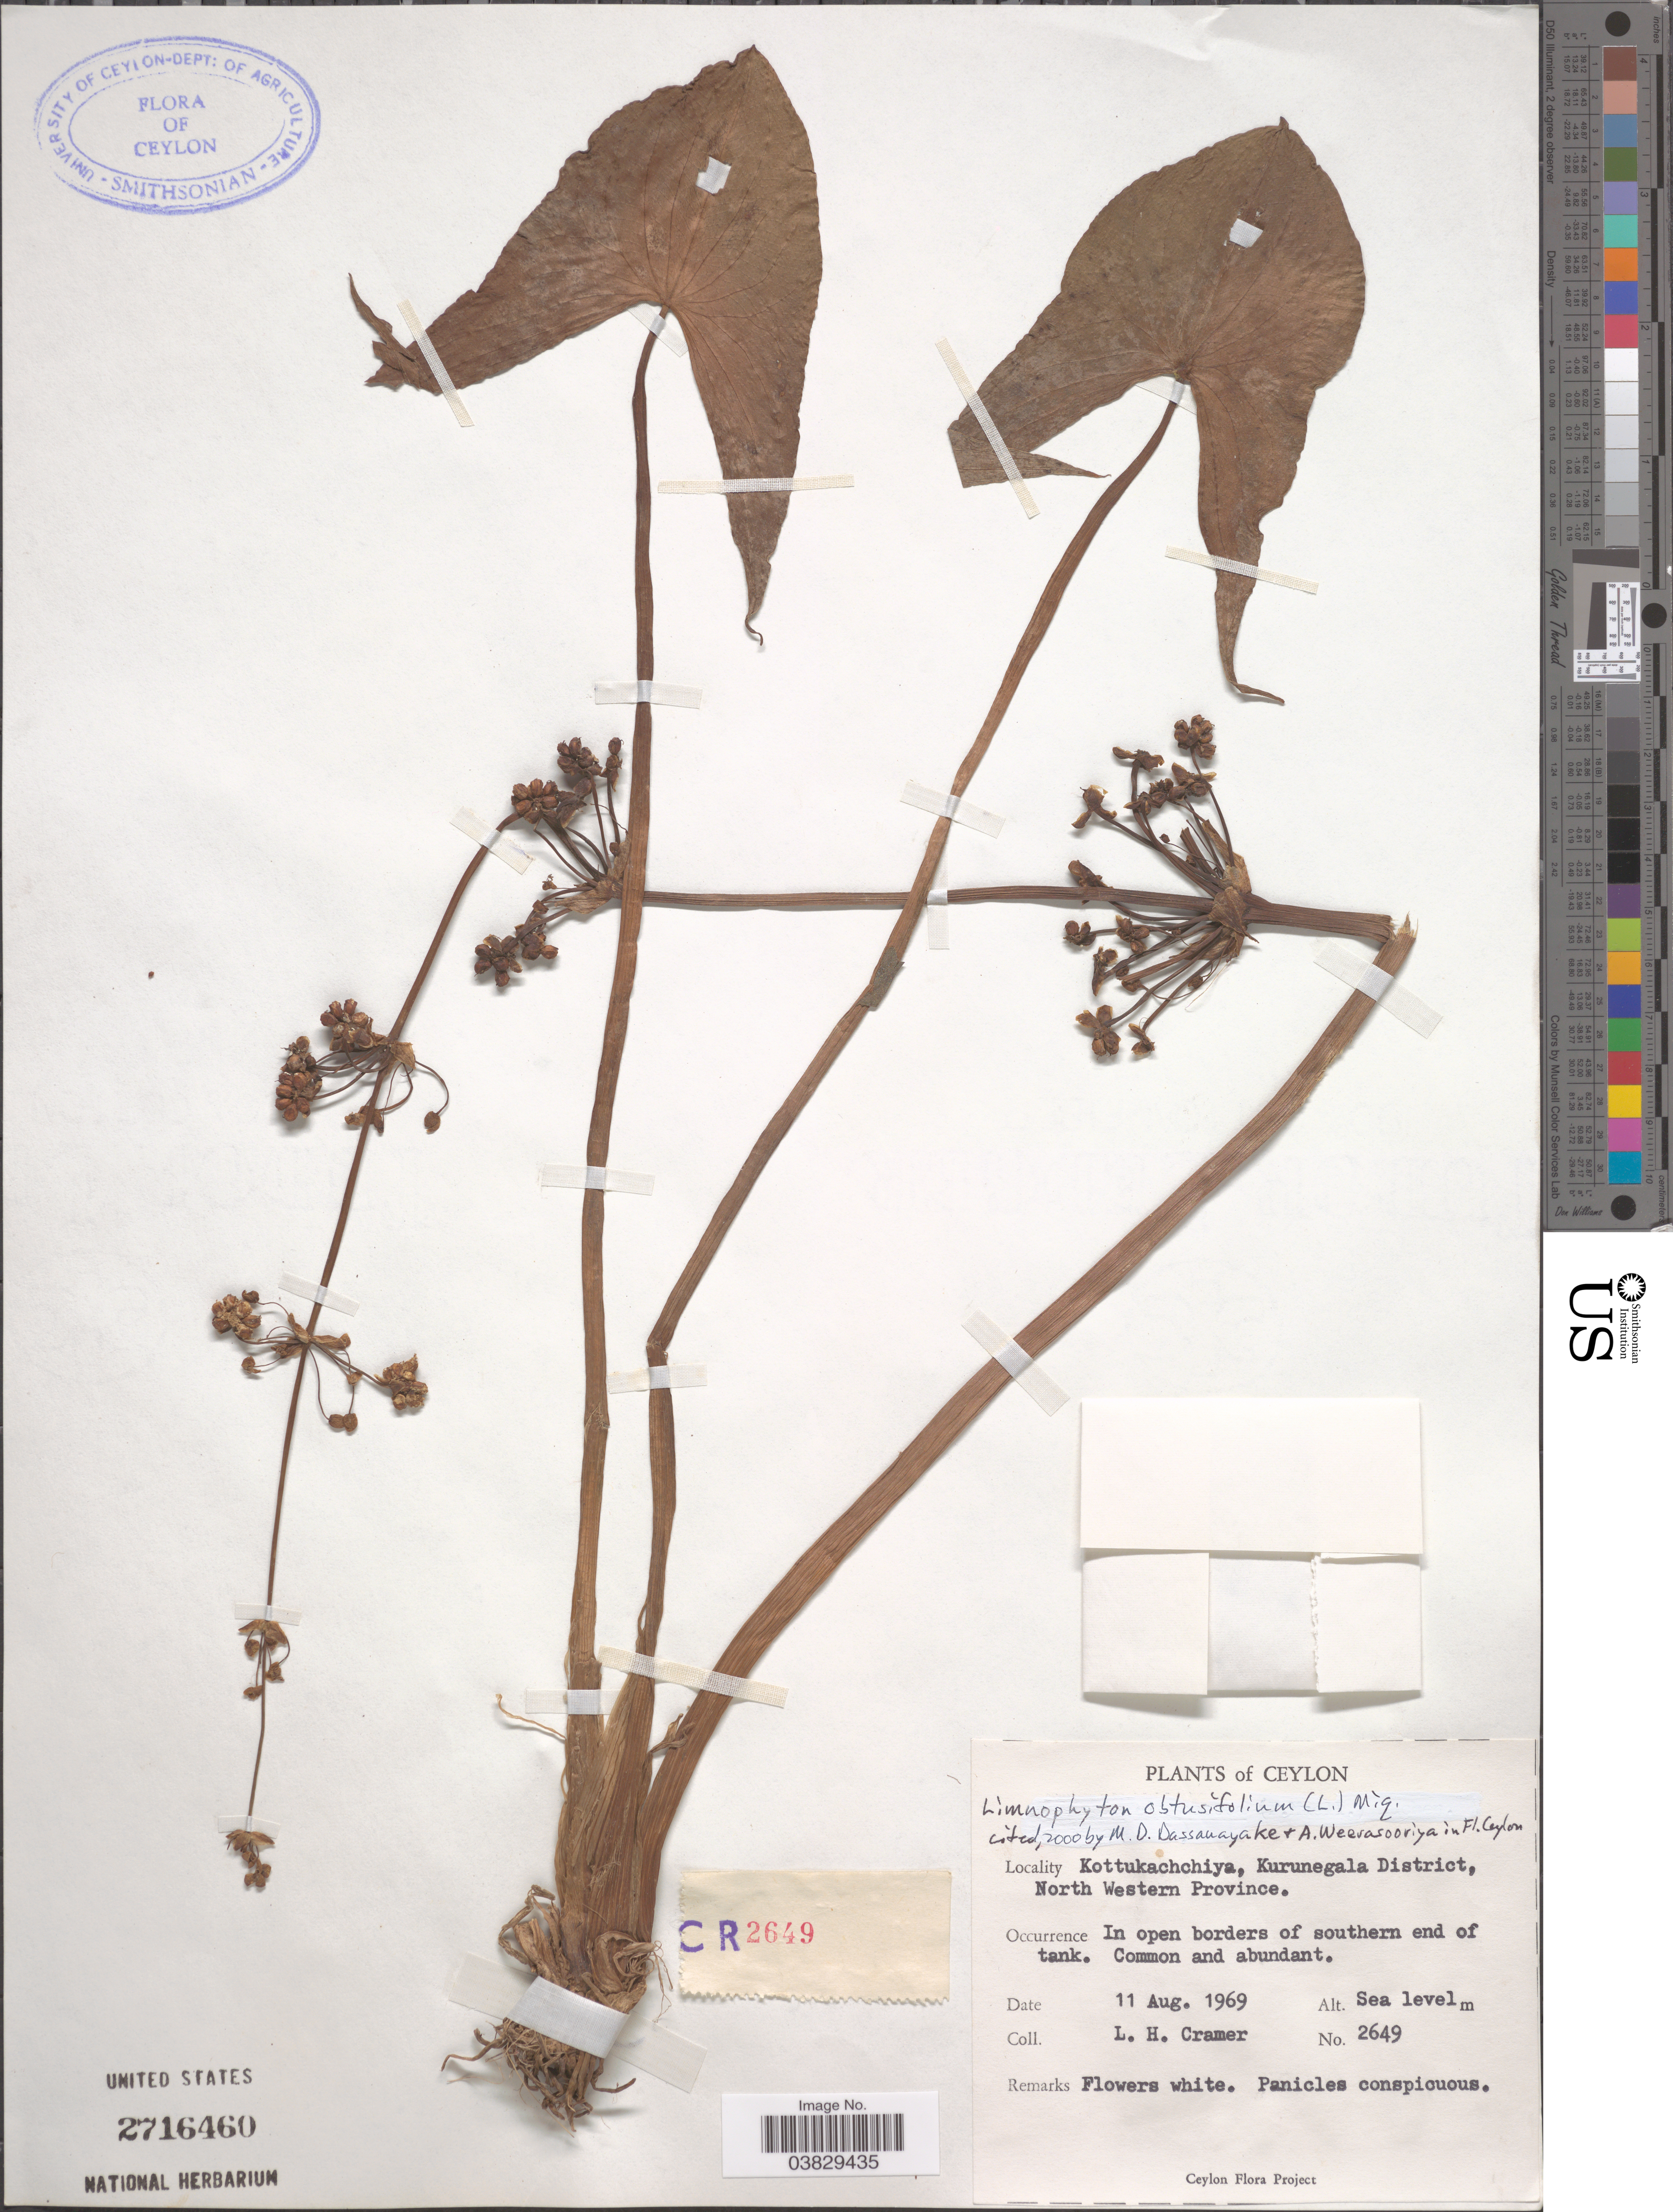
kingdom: Plantae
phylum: Tracheophyta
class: Liliopsida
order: Alismatales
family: Alismataceae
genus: Limnophyton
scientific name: Limnophyton obtusifolium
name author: (L.) Miq.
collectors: L. H. Cramer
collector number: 2649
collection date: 1969-08-11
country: Sri Lanka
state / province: North Western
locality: Ceylon. Kottukachchiya, Kurunegala District.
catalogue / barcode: US 2716460